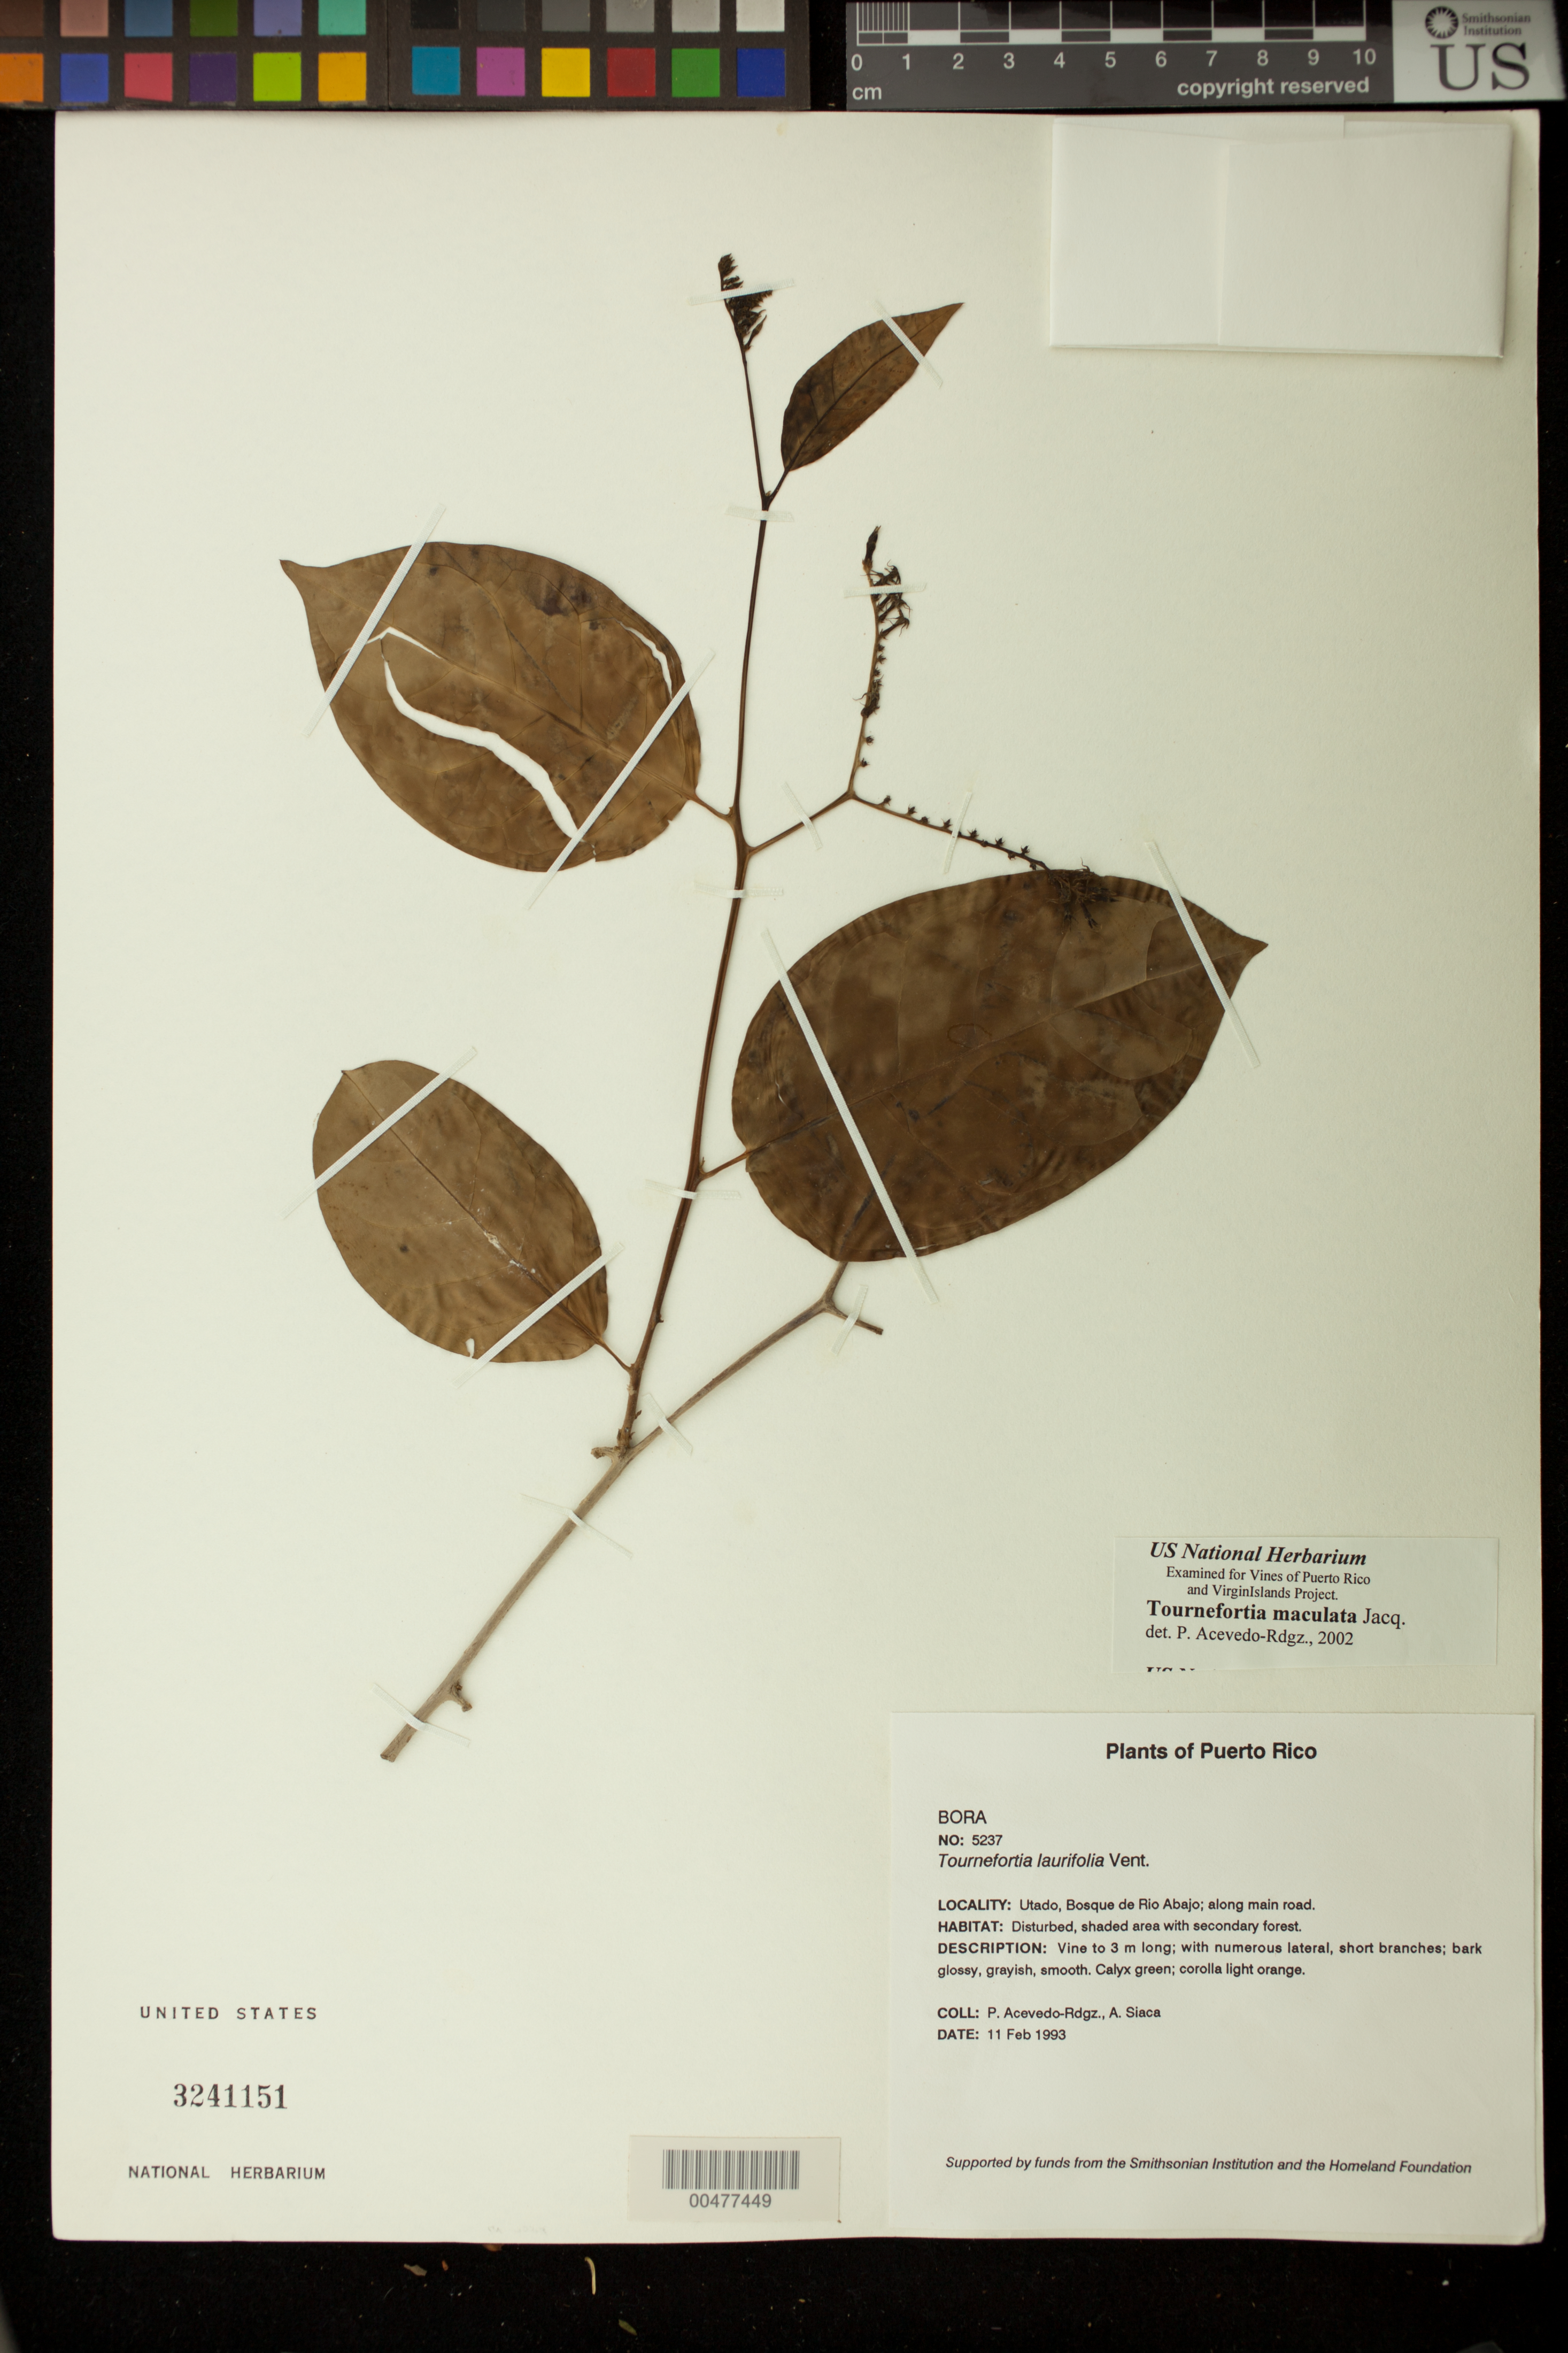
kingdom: Plantae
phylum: Tracheophyta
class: Magnoliopsida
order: Boraginales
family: Heliotropiaceae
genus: Myriopus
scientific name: Myriopus maculatus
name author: (Jacq.) Feuillet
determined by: Feuillet, C.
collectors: P. Acevedo-Rodr. & A. Siaca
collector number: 5237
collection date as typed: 11 Feb 1993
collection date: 1993-02-11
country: Puerto Rico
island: Puerto Rico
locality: Utuado, Bosque de Rio Abajo, along main road. Disturbed, shaded area with secondary forest.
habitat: Disturbed, shaded area with secondary forest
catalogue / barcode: US 3241151